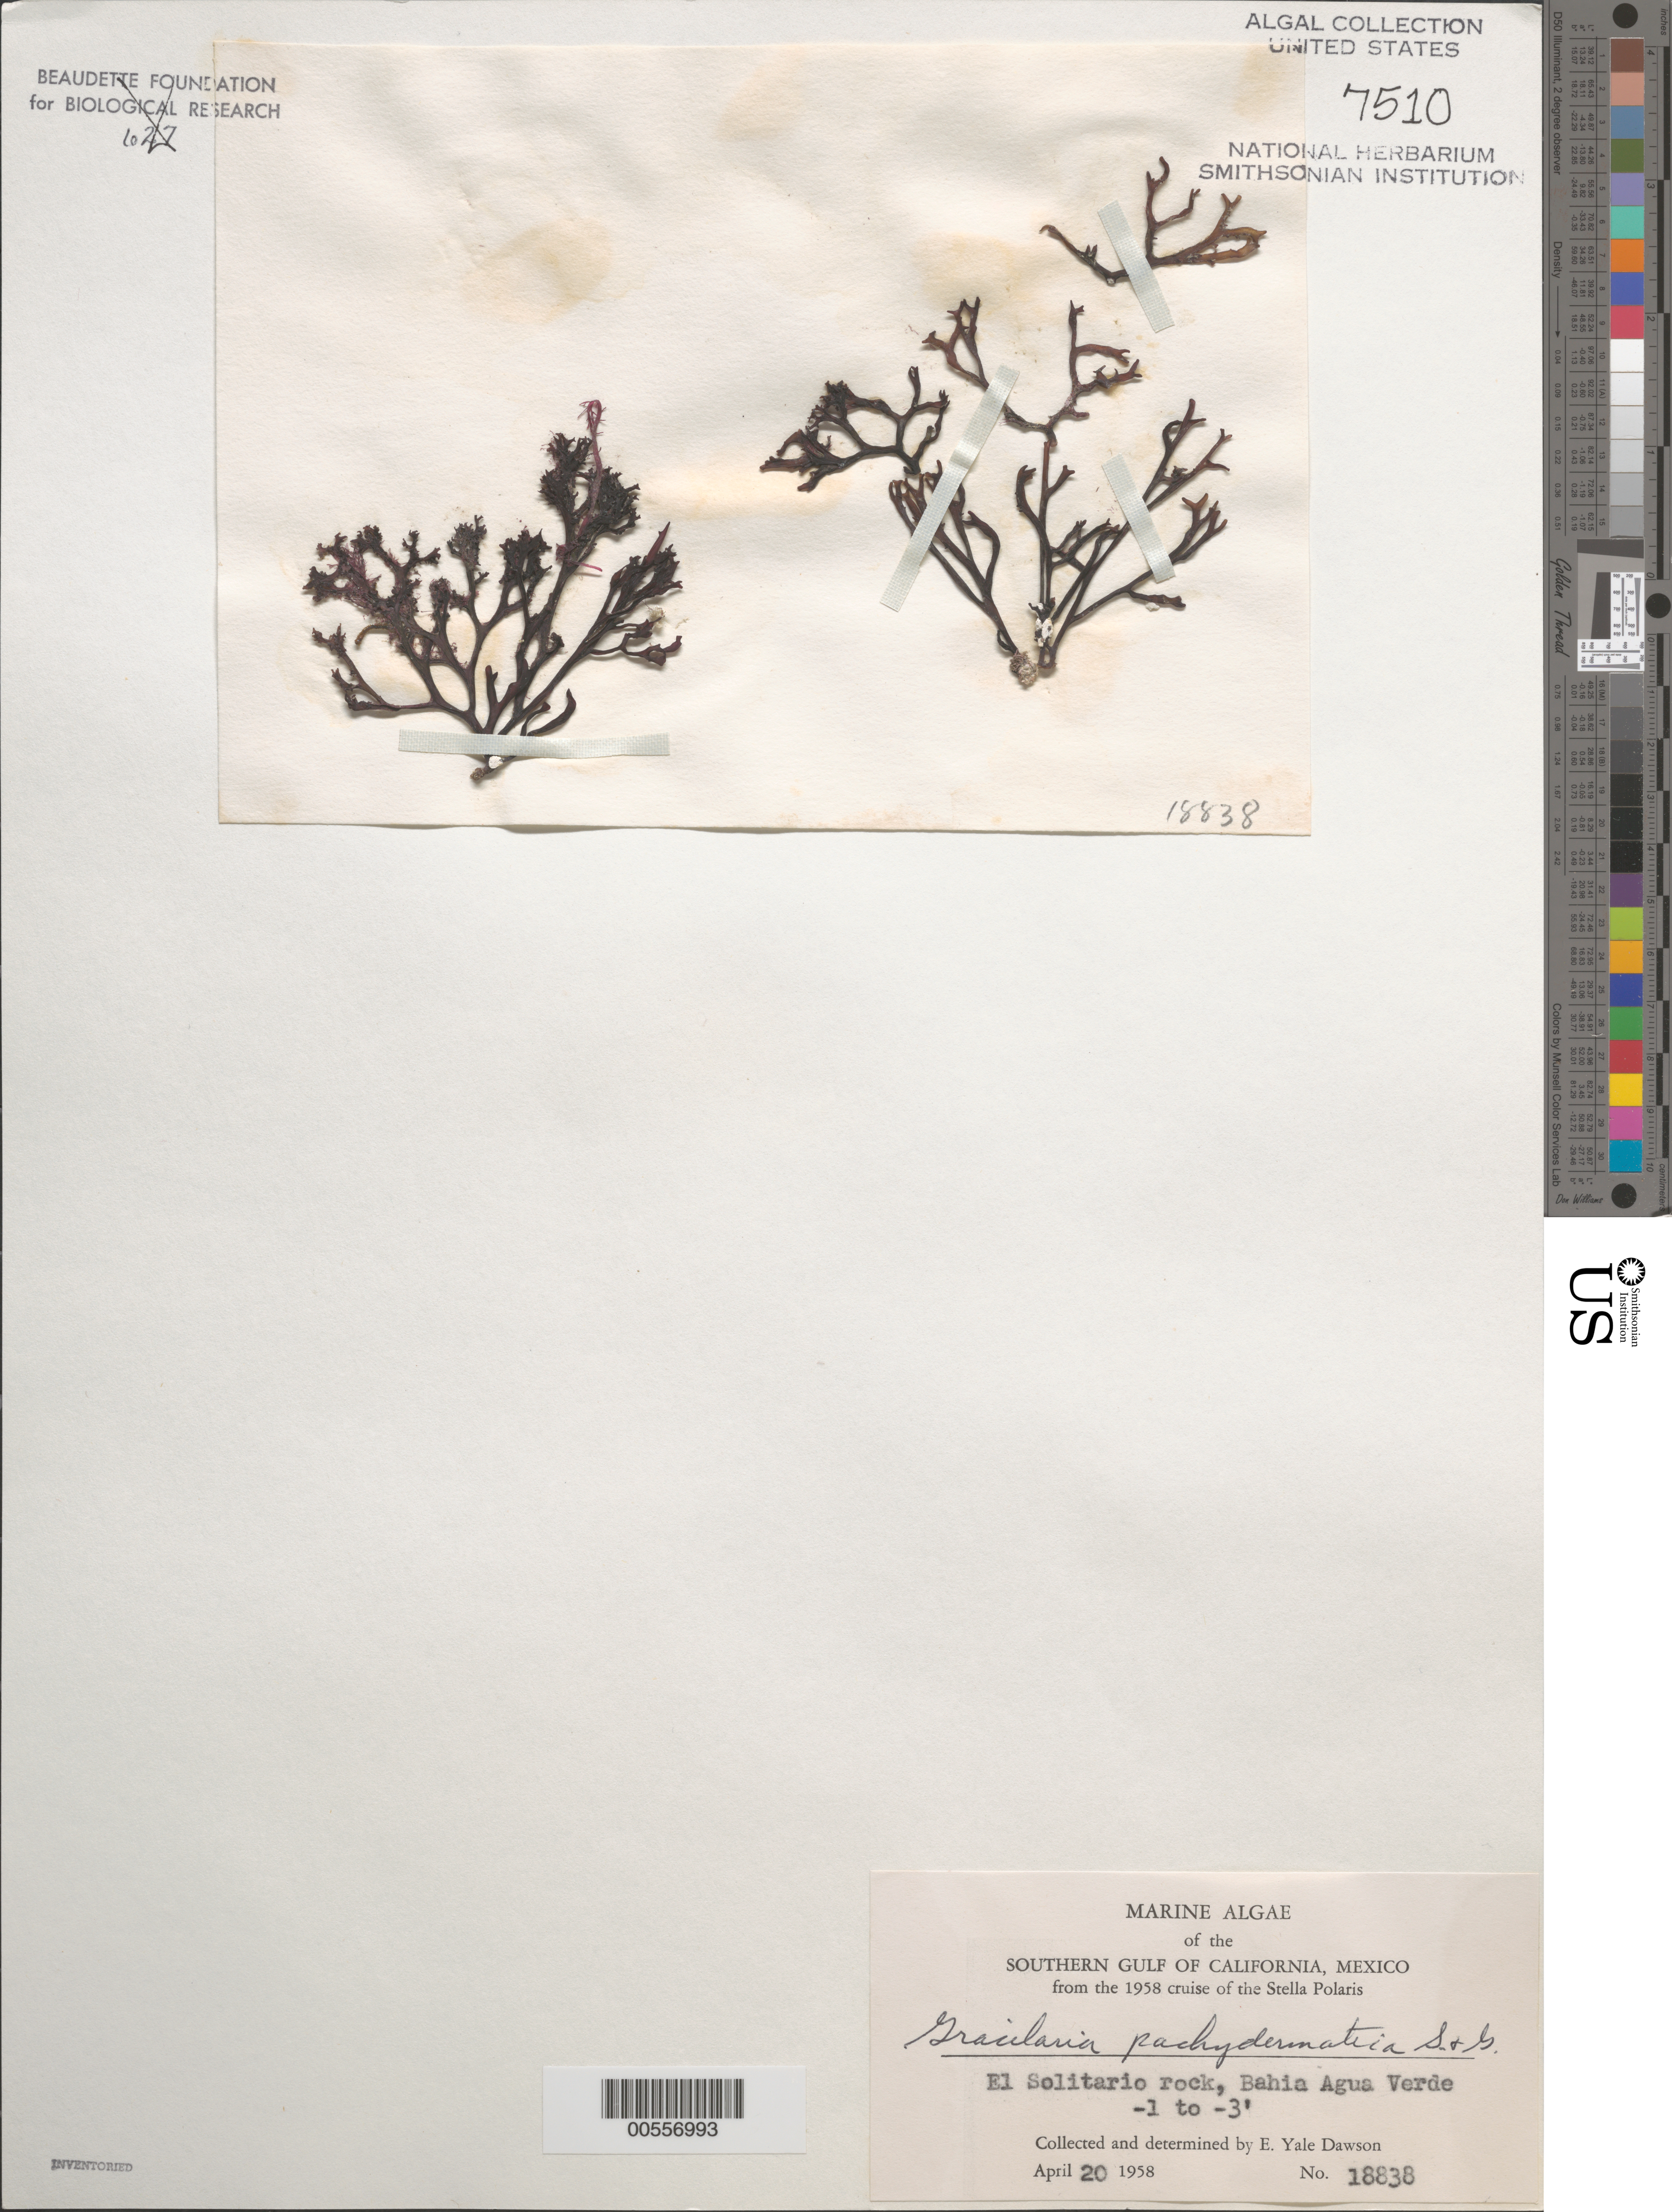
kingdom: Plantae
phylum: Rhodophyta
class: Florideophyceae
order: Gracilariales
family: Gracilariaceae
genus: Gracilaria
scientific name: Gracilaria pachydermatica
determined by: Dawson, E. Y.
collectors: E. Y. Dawson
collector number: EYD 18838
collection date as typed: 20 Mar 1958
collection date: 1958-03-20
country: Mexico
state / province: Baja California Sur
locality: El Solitario rock, Bahia Agua Verde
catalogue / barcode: US 7510